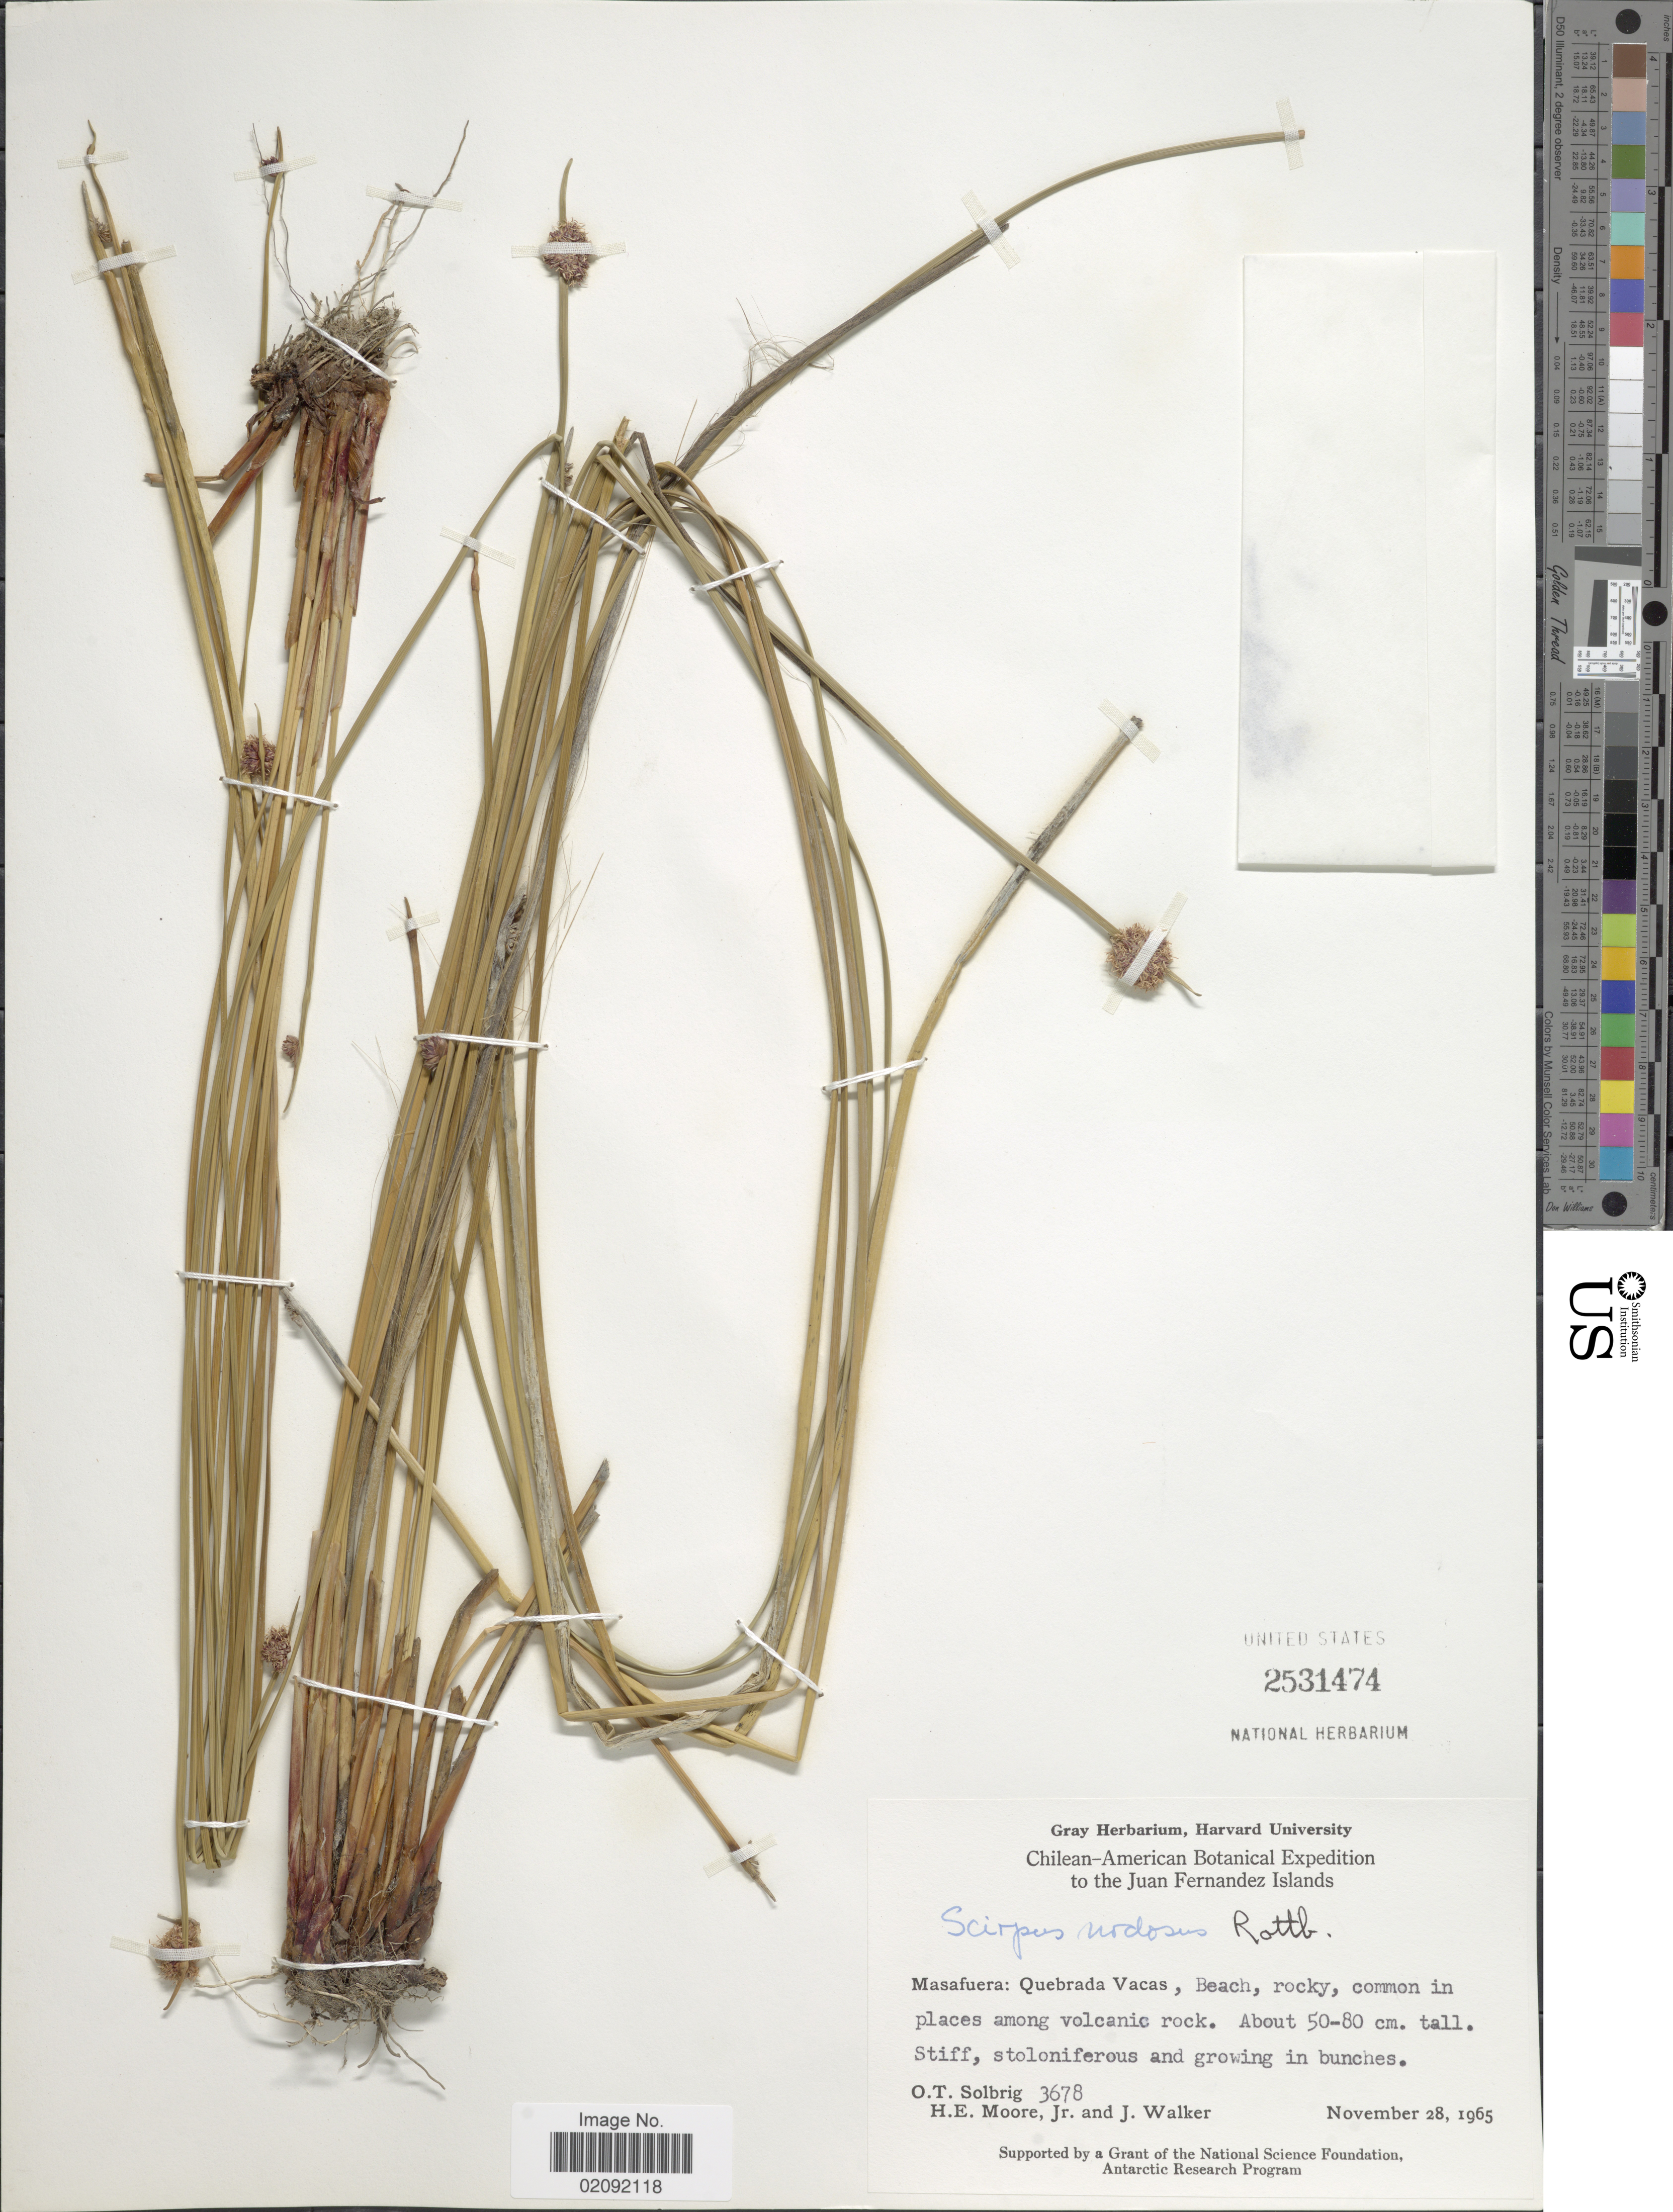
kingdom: Plantae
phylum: Tracheophyta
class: Liliopsida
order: Poales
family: Cyperaceae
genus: Ficinia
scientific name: Ficinia nodosa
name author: (Rottb.) Goetgh. et al.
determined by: Strong, M. T., (US), Smithsonian Institution - National Museum of Natural History (UNITED STATES)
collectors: O. T. Solbrig, H. Moore & J. Walker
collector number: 3678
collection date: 1965-11-28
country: Chile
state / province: Valparaíso (V)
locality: Juan Fernandez Islands, Masafuera: Quebrada Vacas, Beach, rocky, common in places among volcanic rock.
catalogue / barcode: US 2531474